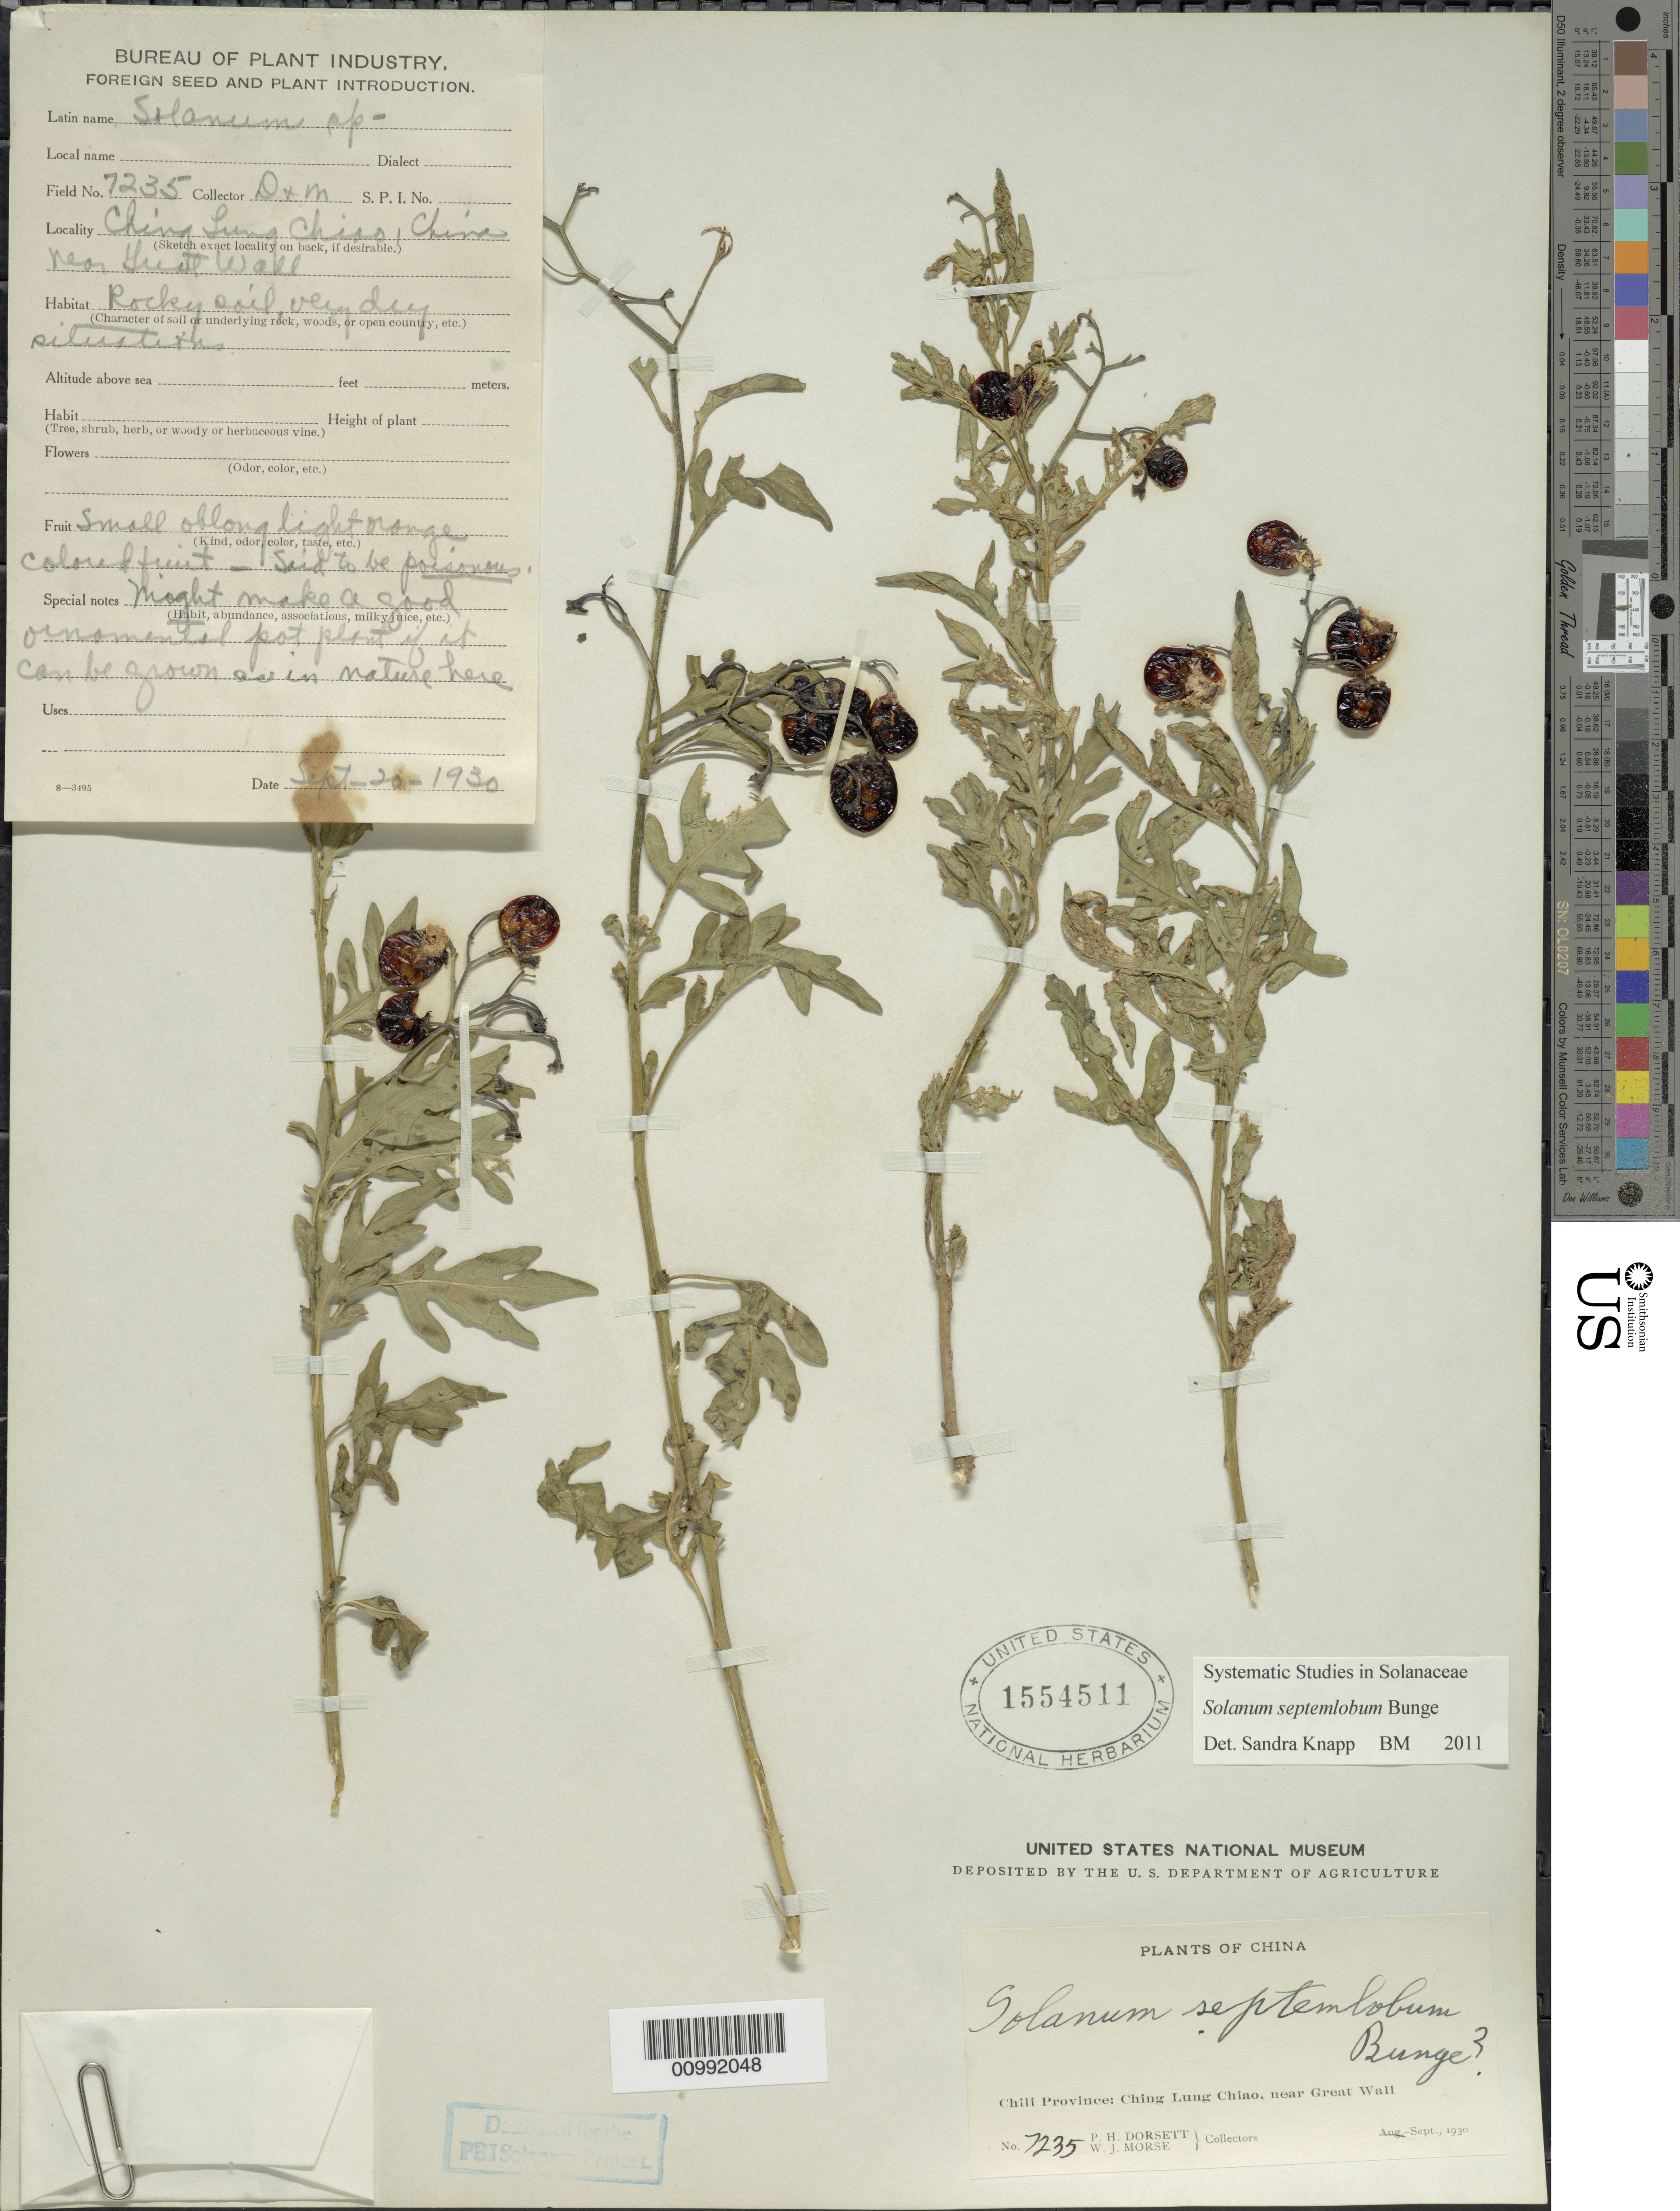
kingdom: Plantae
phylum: Tracheophyta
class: Magnoliopsida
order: Solanales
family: Solanaceae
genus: Solanum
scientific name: Solanum septemlobum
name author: Bunge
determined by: Knapp, S. D.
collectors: P. H. Dorsett & W. J. Morse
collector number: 7235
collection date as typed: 20 Sep 1930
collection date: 1930-09-20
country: China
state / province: Jilin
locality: near Great Wall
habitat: rocky soil, very dry situations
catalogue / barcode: US 1554511